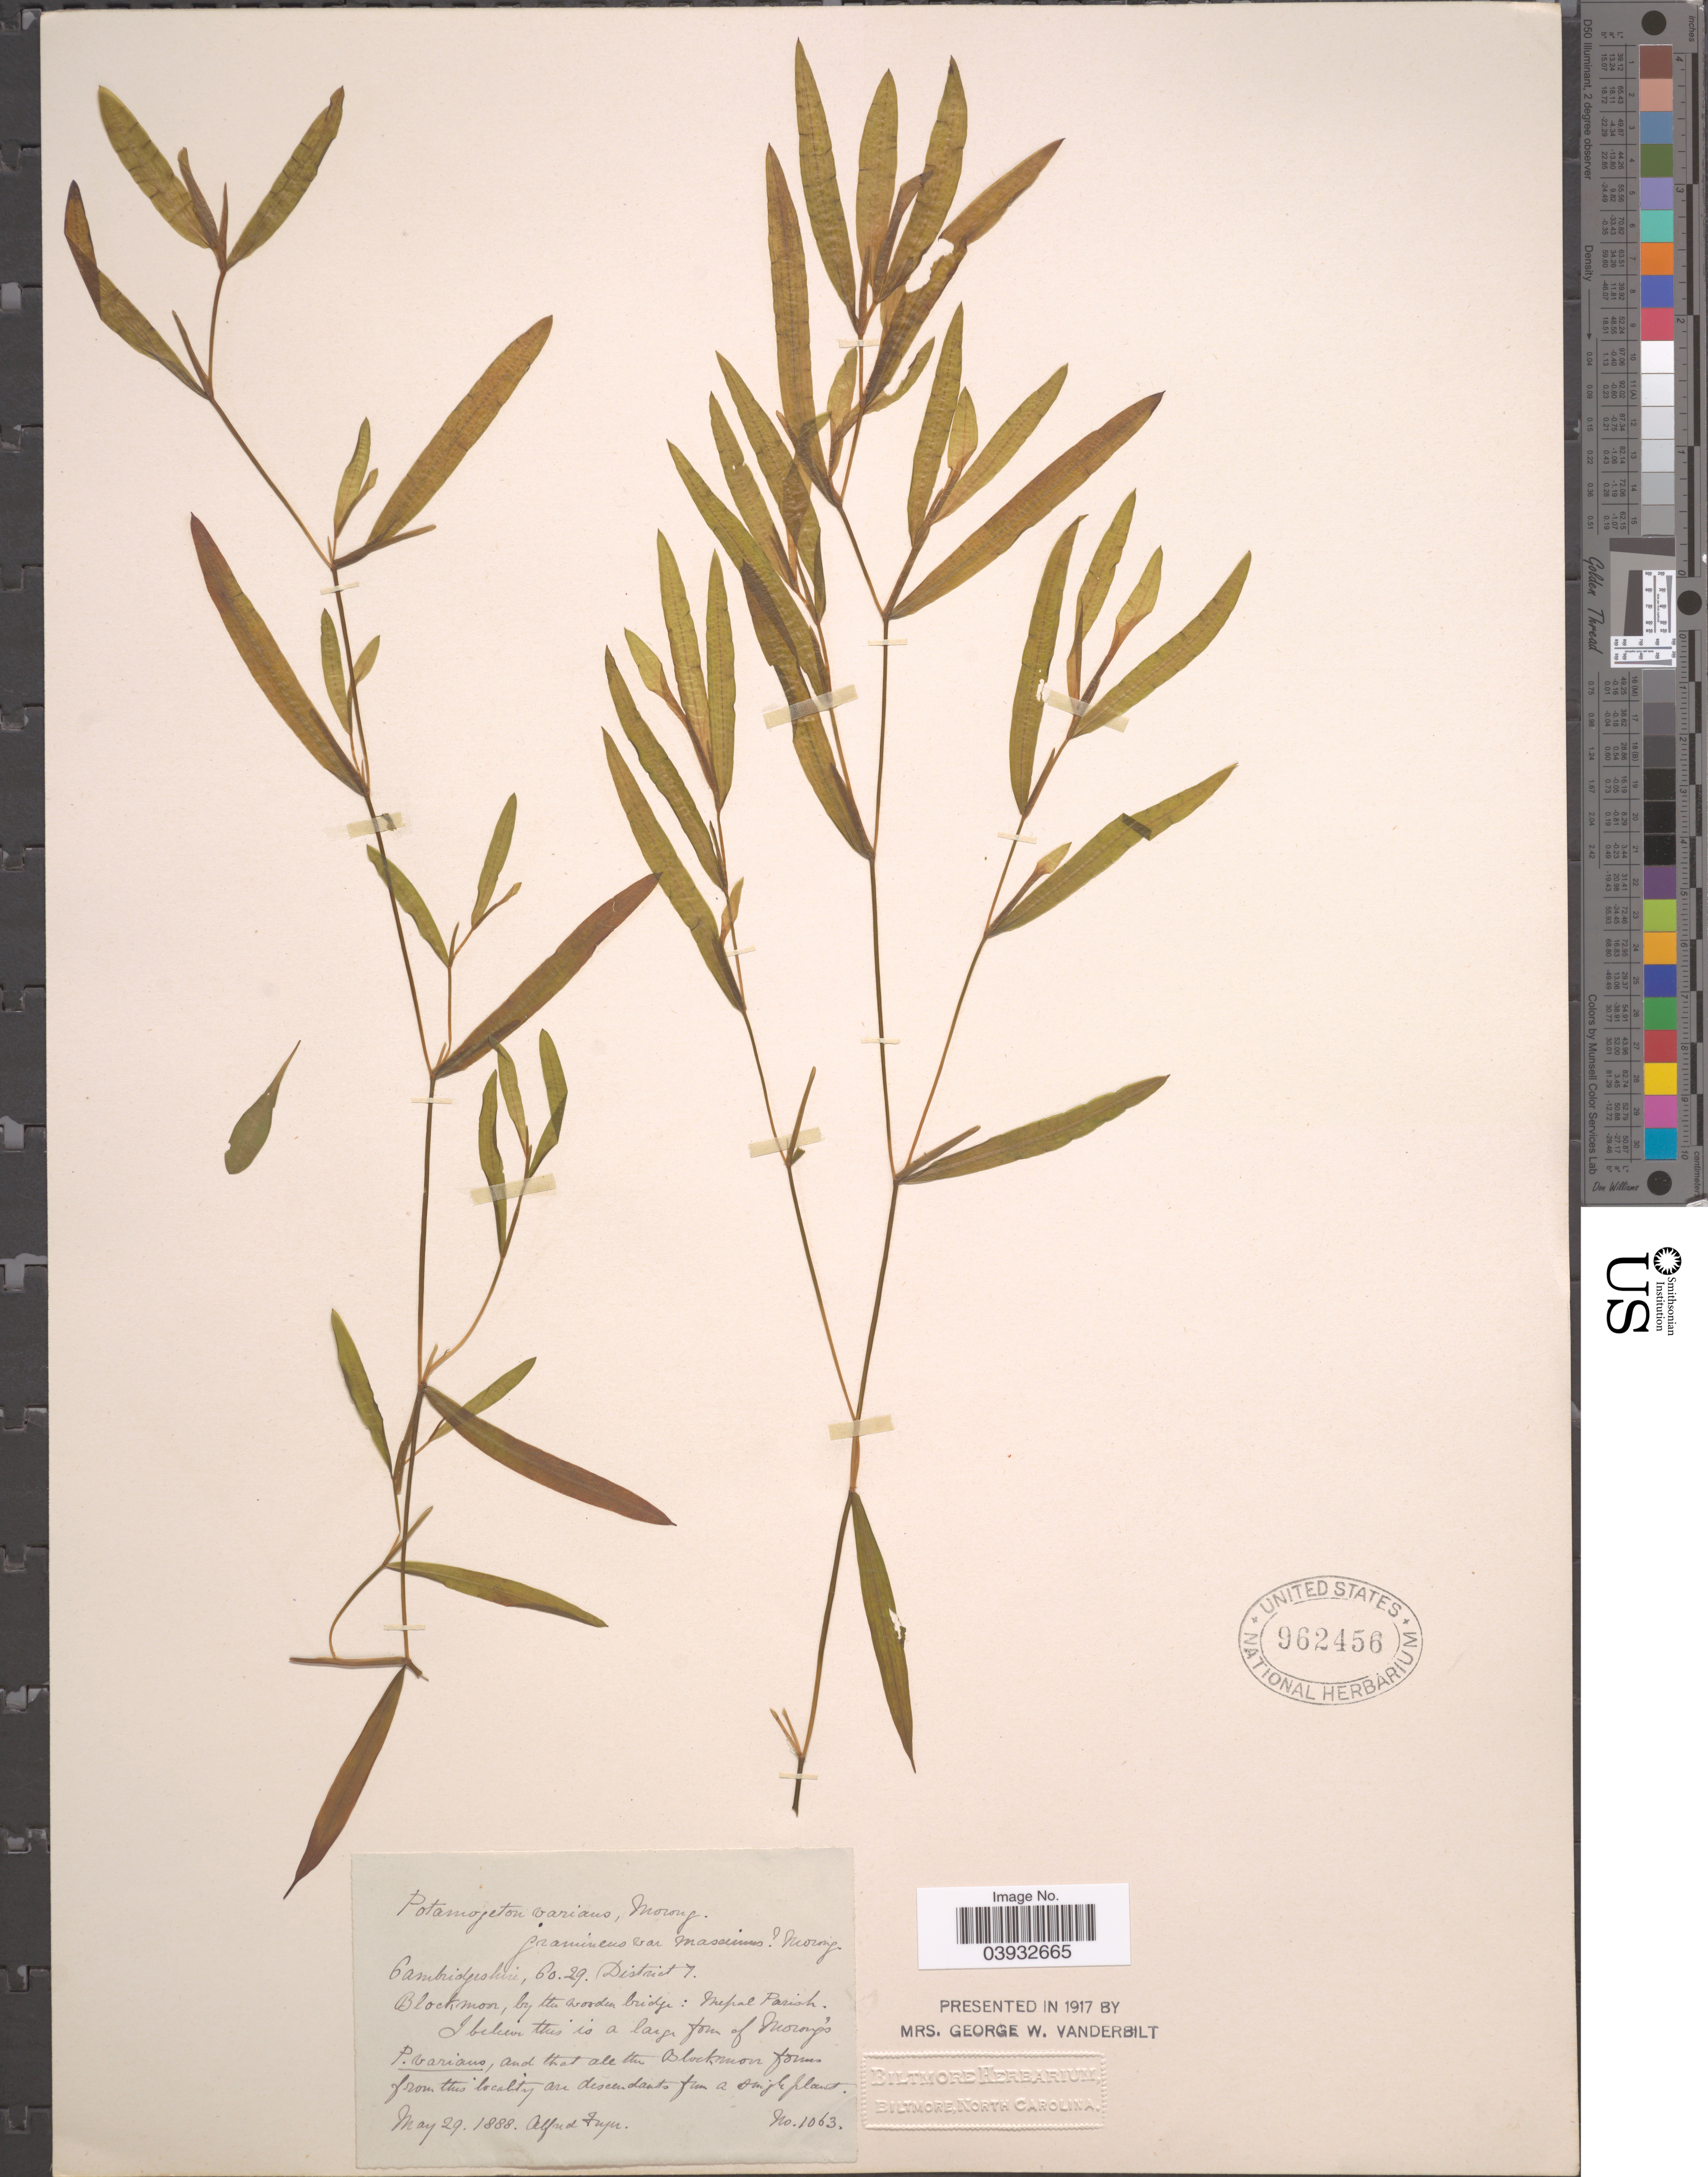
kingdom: Plantae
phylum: Tracheophyta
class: Liliopsida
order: Alismatales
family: Potamogetonaceae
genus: Potamogeton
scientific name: Potamogeton varians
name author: Morong ex Fryer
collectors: A. Fryer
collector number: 1063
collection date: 1888-05-29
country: United Kingdom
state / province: England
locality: Cambridgeshire, Co. 29. District 7. Blockmoor, by the wooden bridge: Mepal Parish.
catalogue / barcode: US 962456